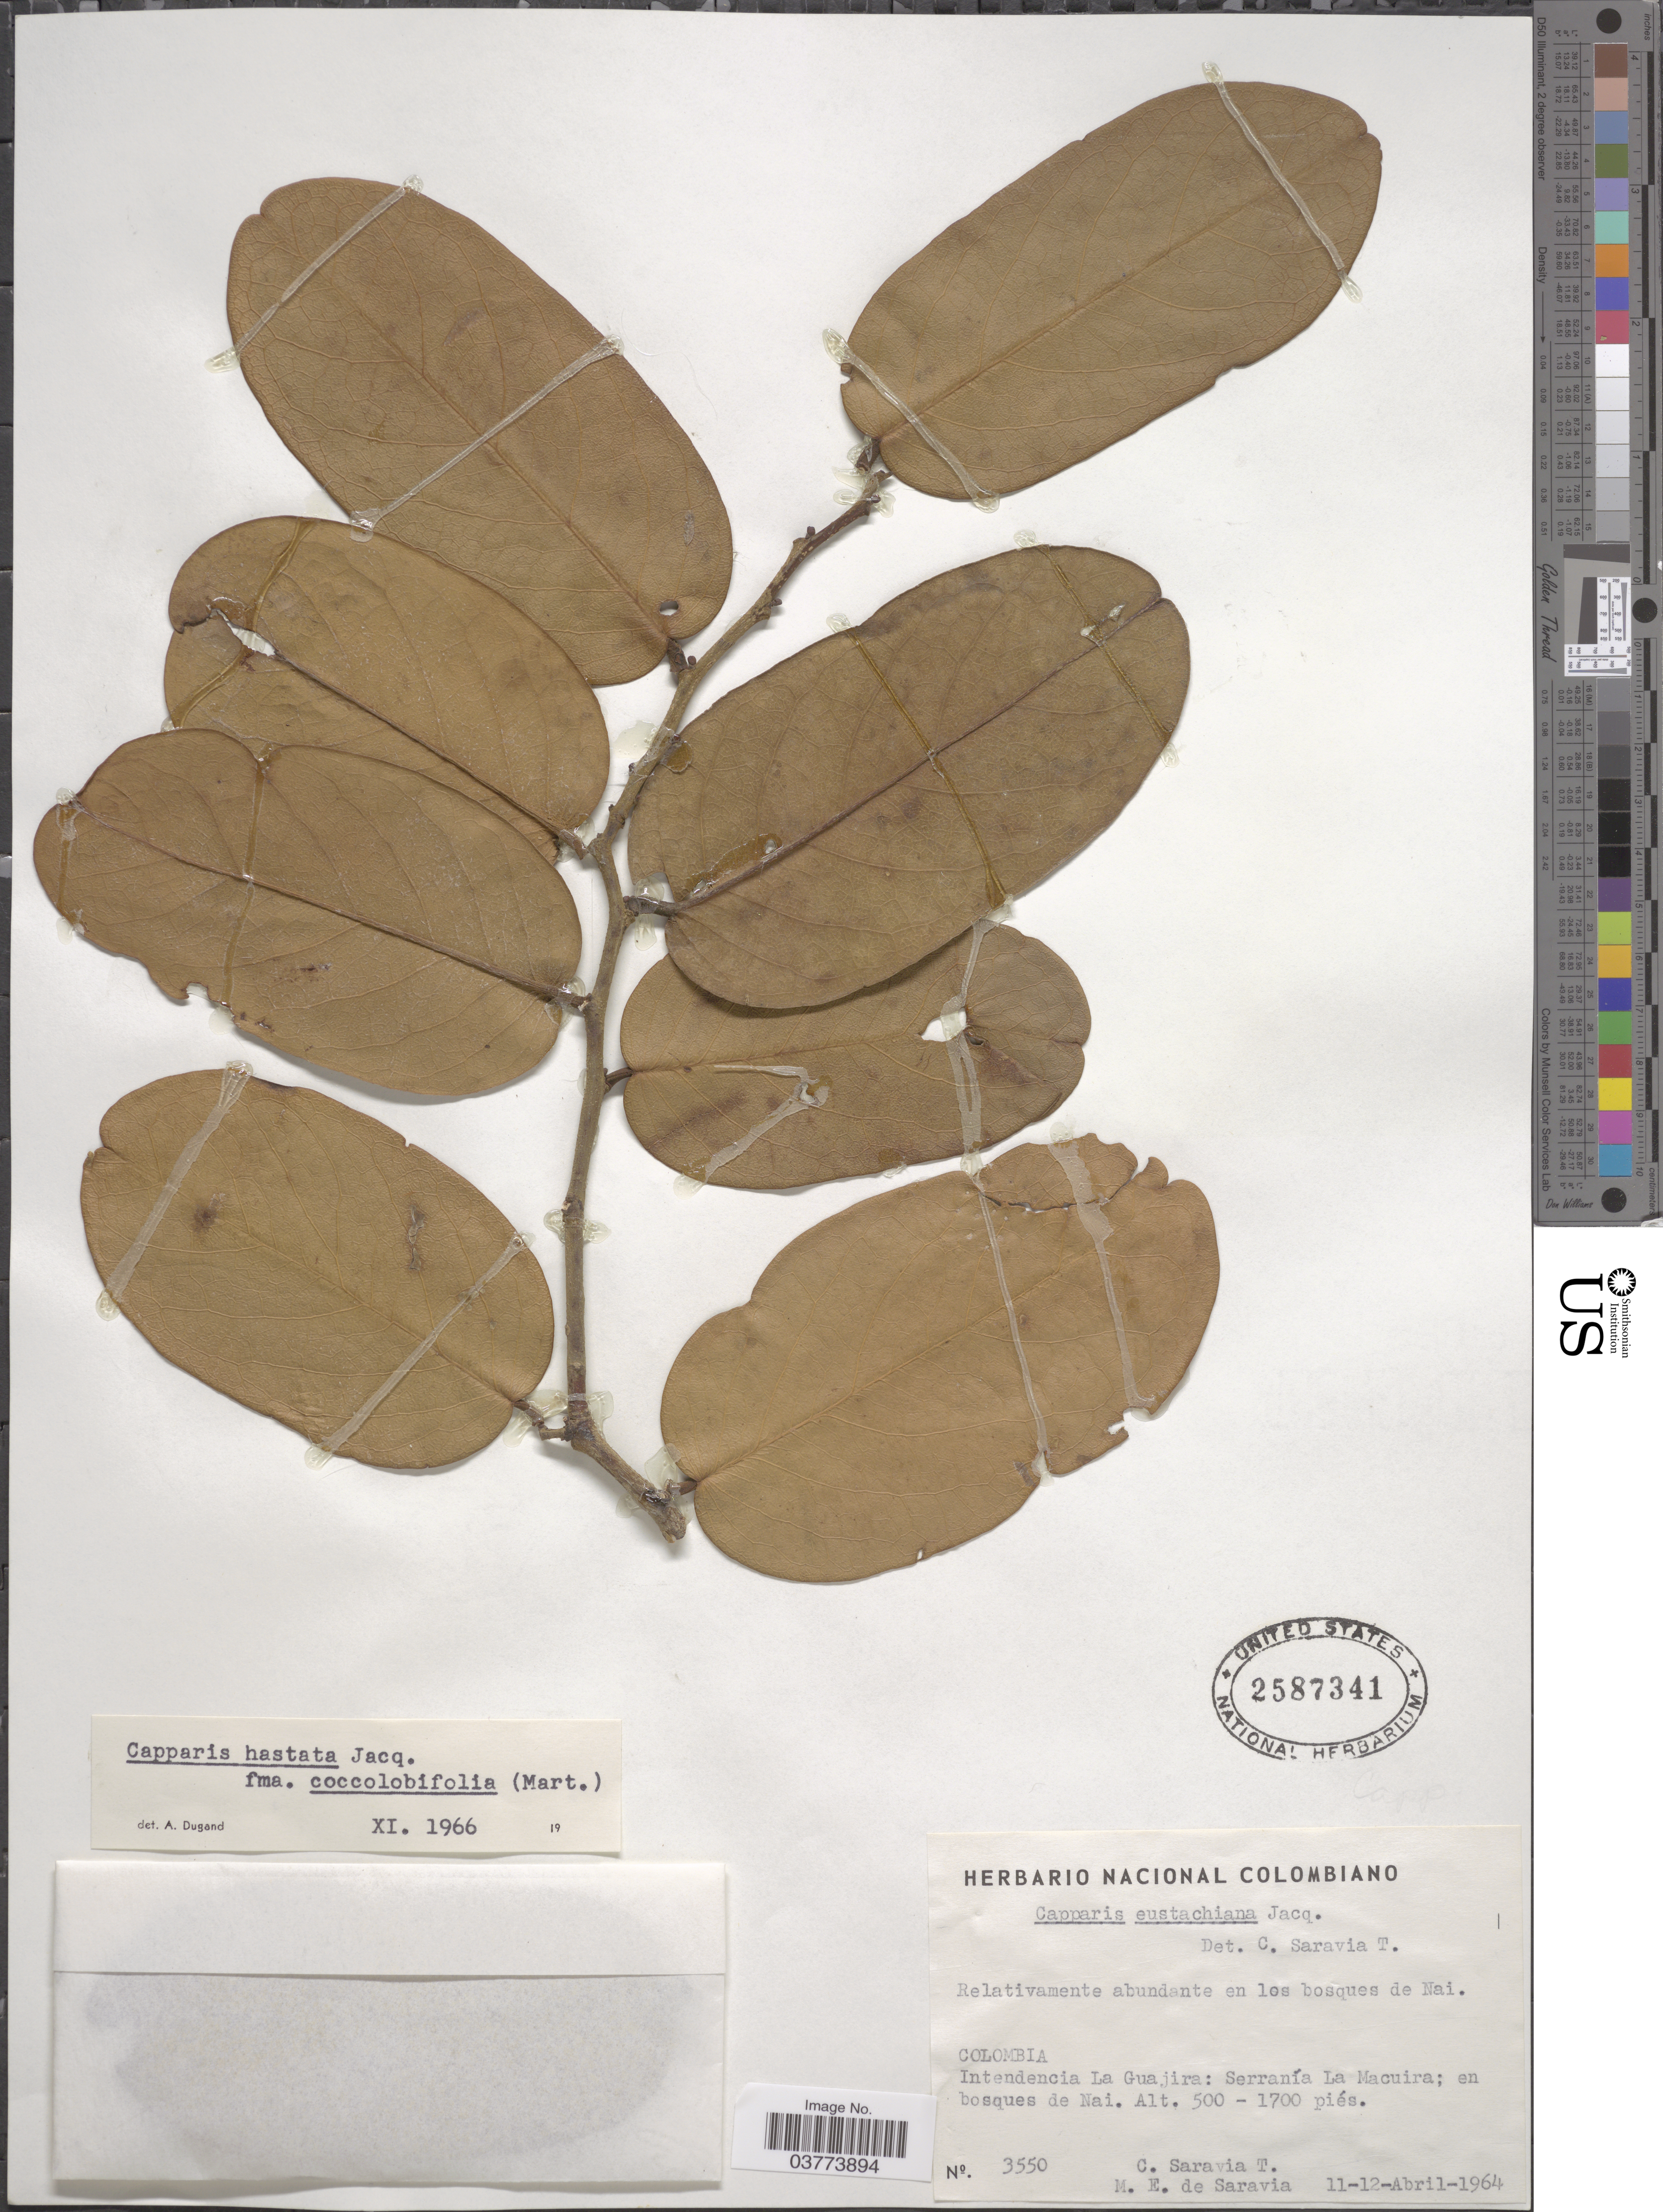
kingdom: Plantae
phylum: Tracheophyta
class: Magnoliopsida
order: Brassicales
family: Capparaceae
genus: Cynophalla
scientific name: Cynophalla hastata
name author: (Jacq.) J. Presl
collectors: C. Saravia T. & M. de Saravia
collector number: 3550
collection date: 1964-04-11/1964-04-12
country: Colombia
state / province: La Guajira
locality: Intendencia La Guajira: Serranía La Macuira; en bosques de Nai.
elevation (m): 152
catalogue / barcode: US 2587341